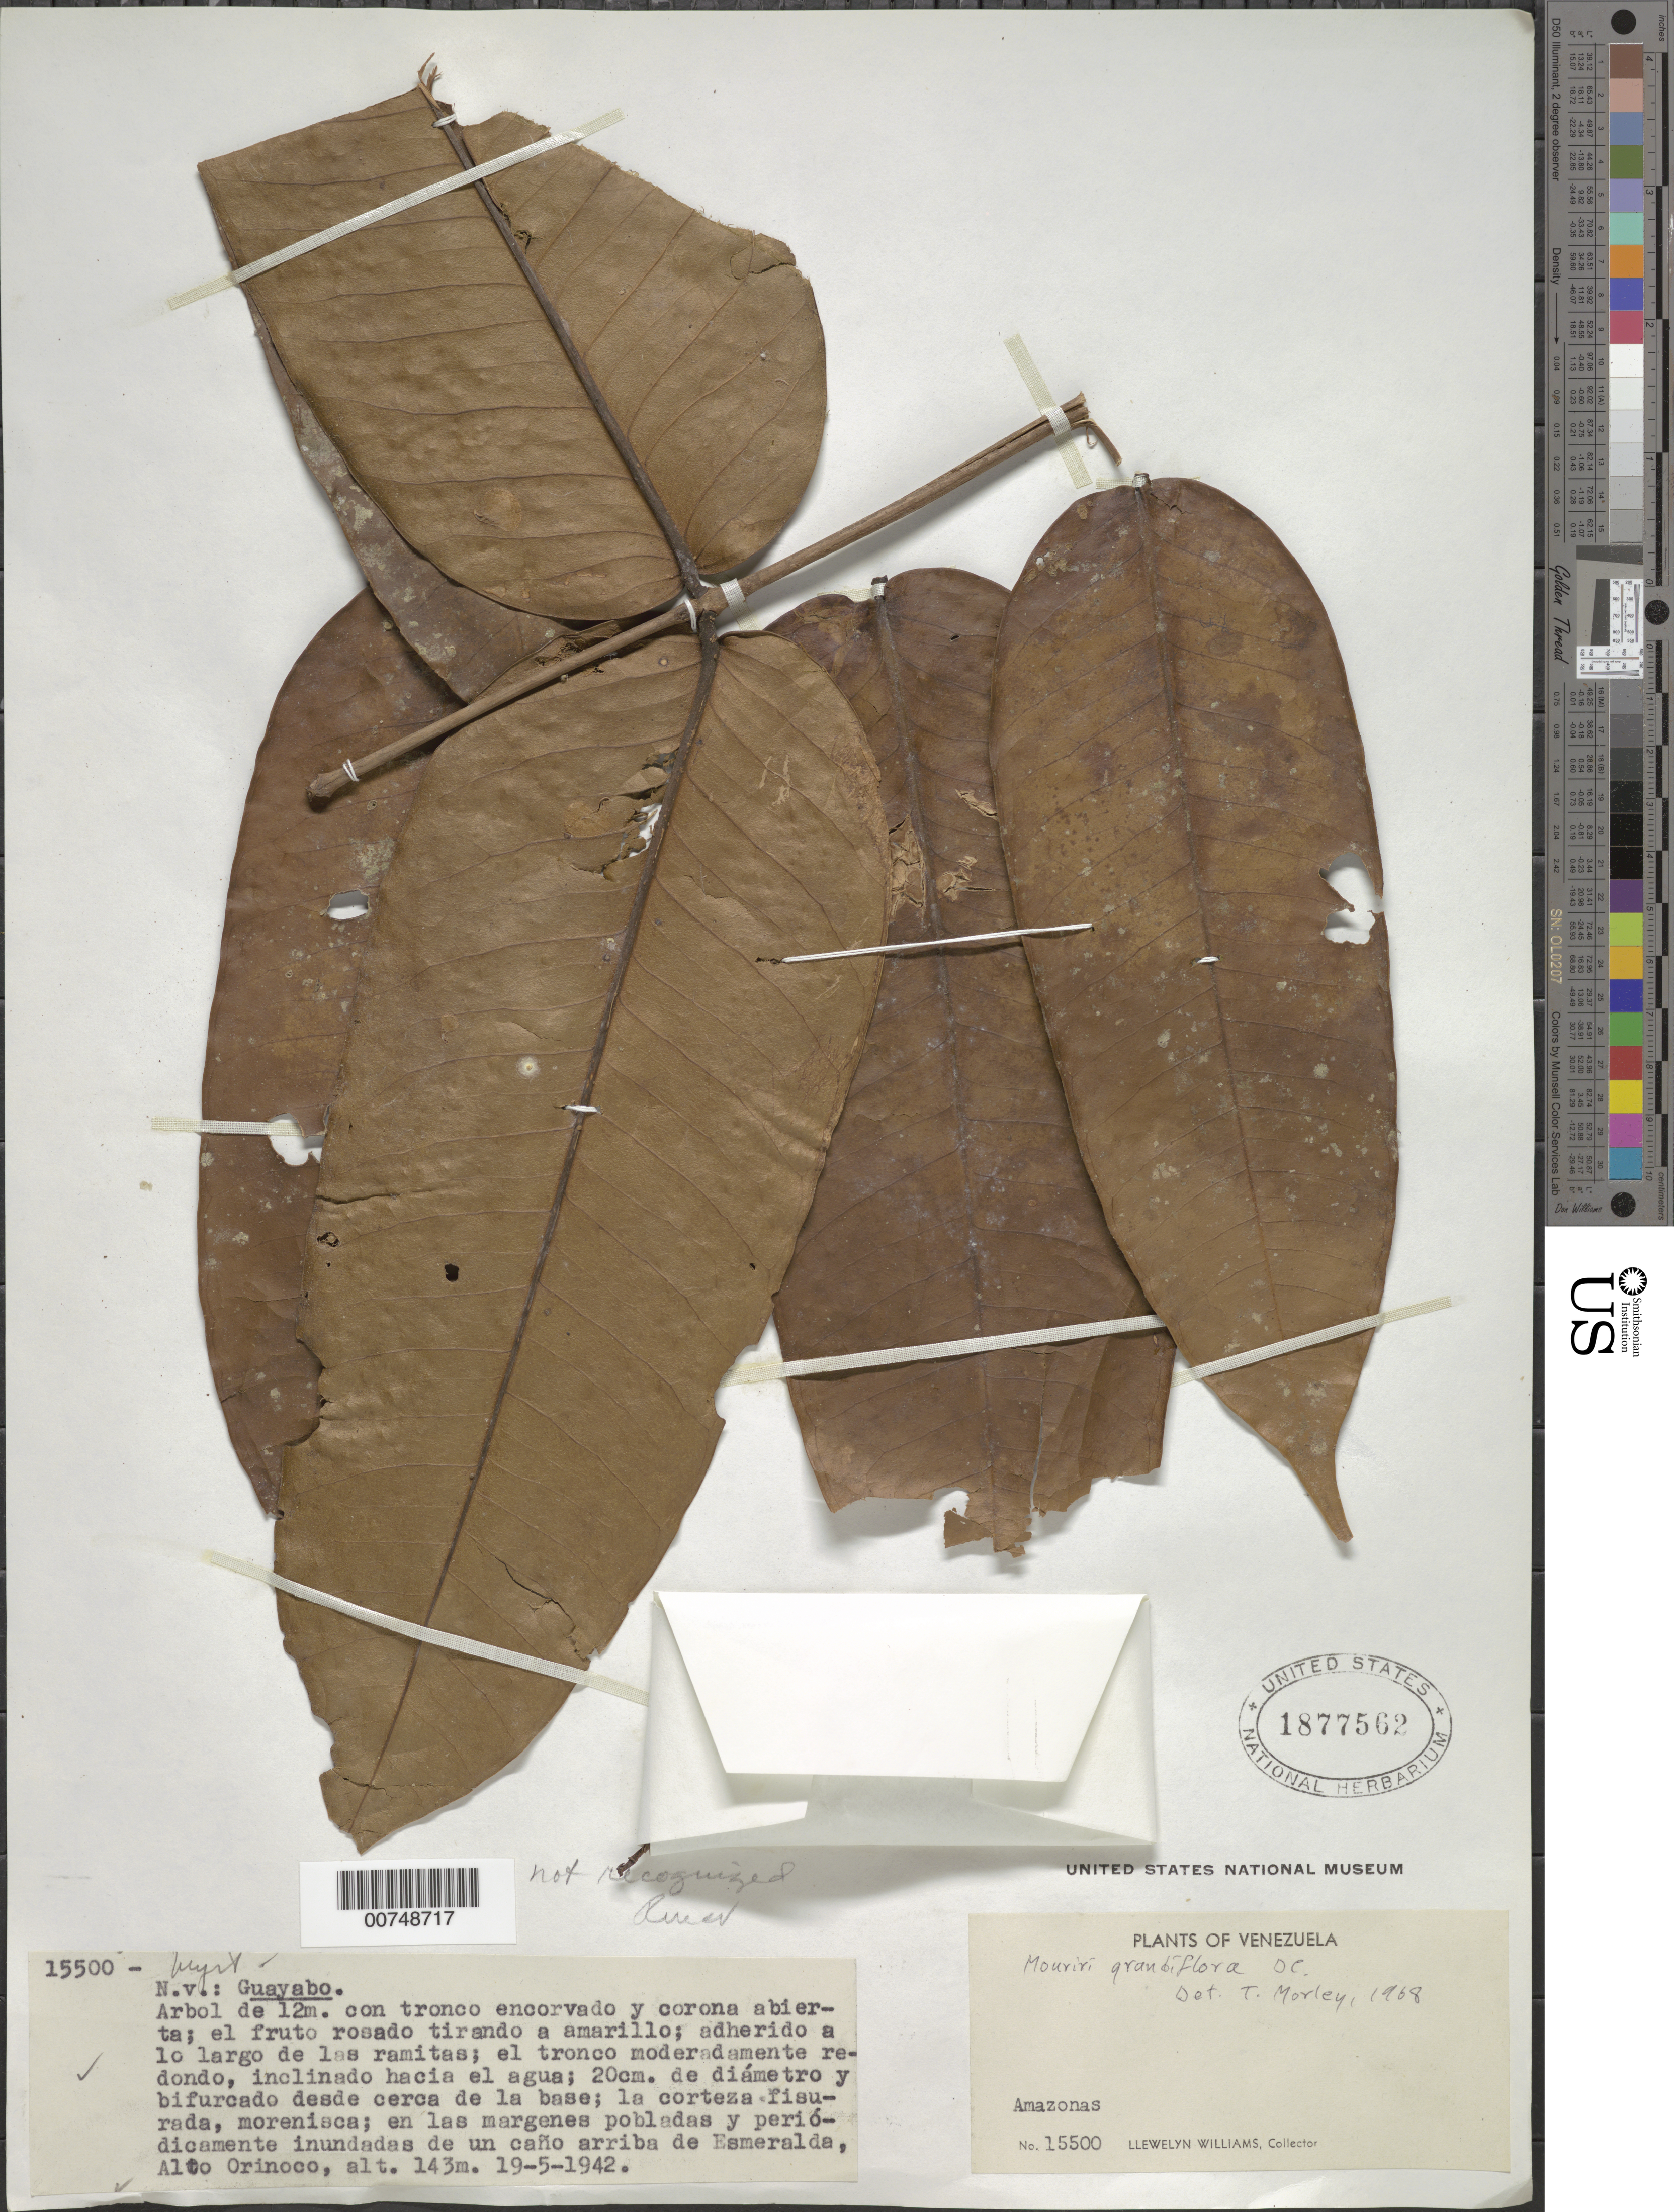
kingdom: Plantae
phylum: Tracheophyta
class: Magnoliopsida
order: Myrtales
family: Melastomataceae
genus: Mouriri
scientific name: Mouriri grandiflora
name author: DC.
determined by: Morley, T.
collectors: Ll. Williams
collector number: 15500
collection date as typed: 19-May-42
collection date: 1942-05-19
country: Venezuela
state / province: Amazonas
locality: Esmeralda, Alto Orinoco; un Caño que corre al Orinoco arriba de Esmeralda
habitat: Margens pobladas y periodicamente inundadas de un cano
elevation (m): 143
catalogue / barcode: US 1877562